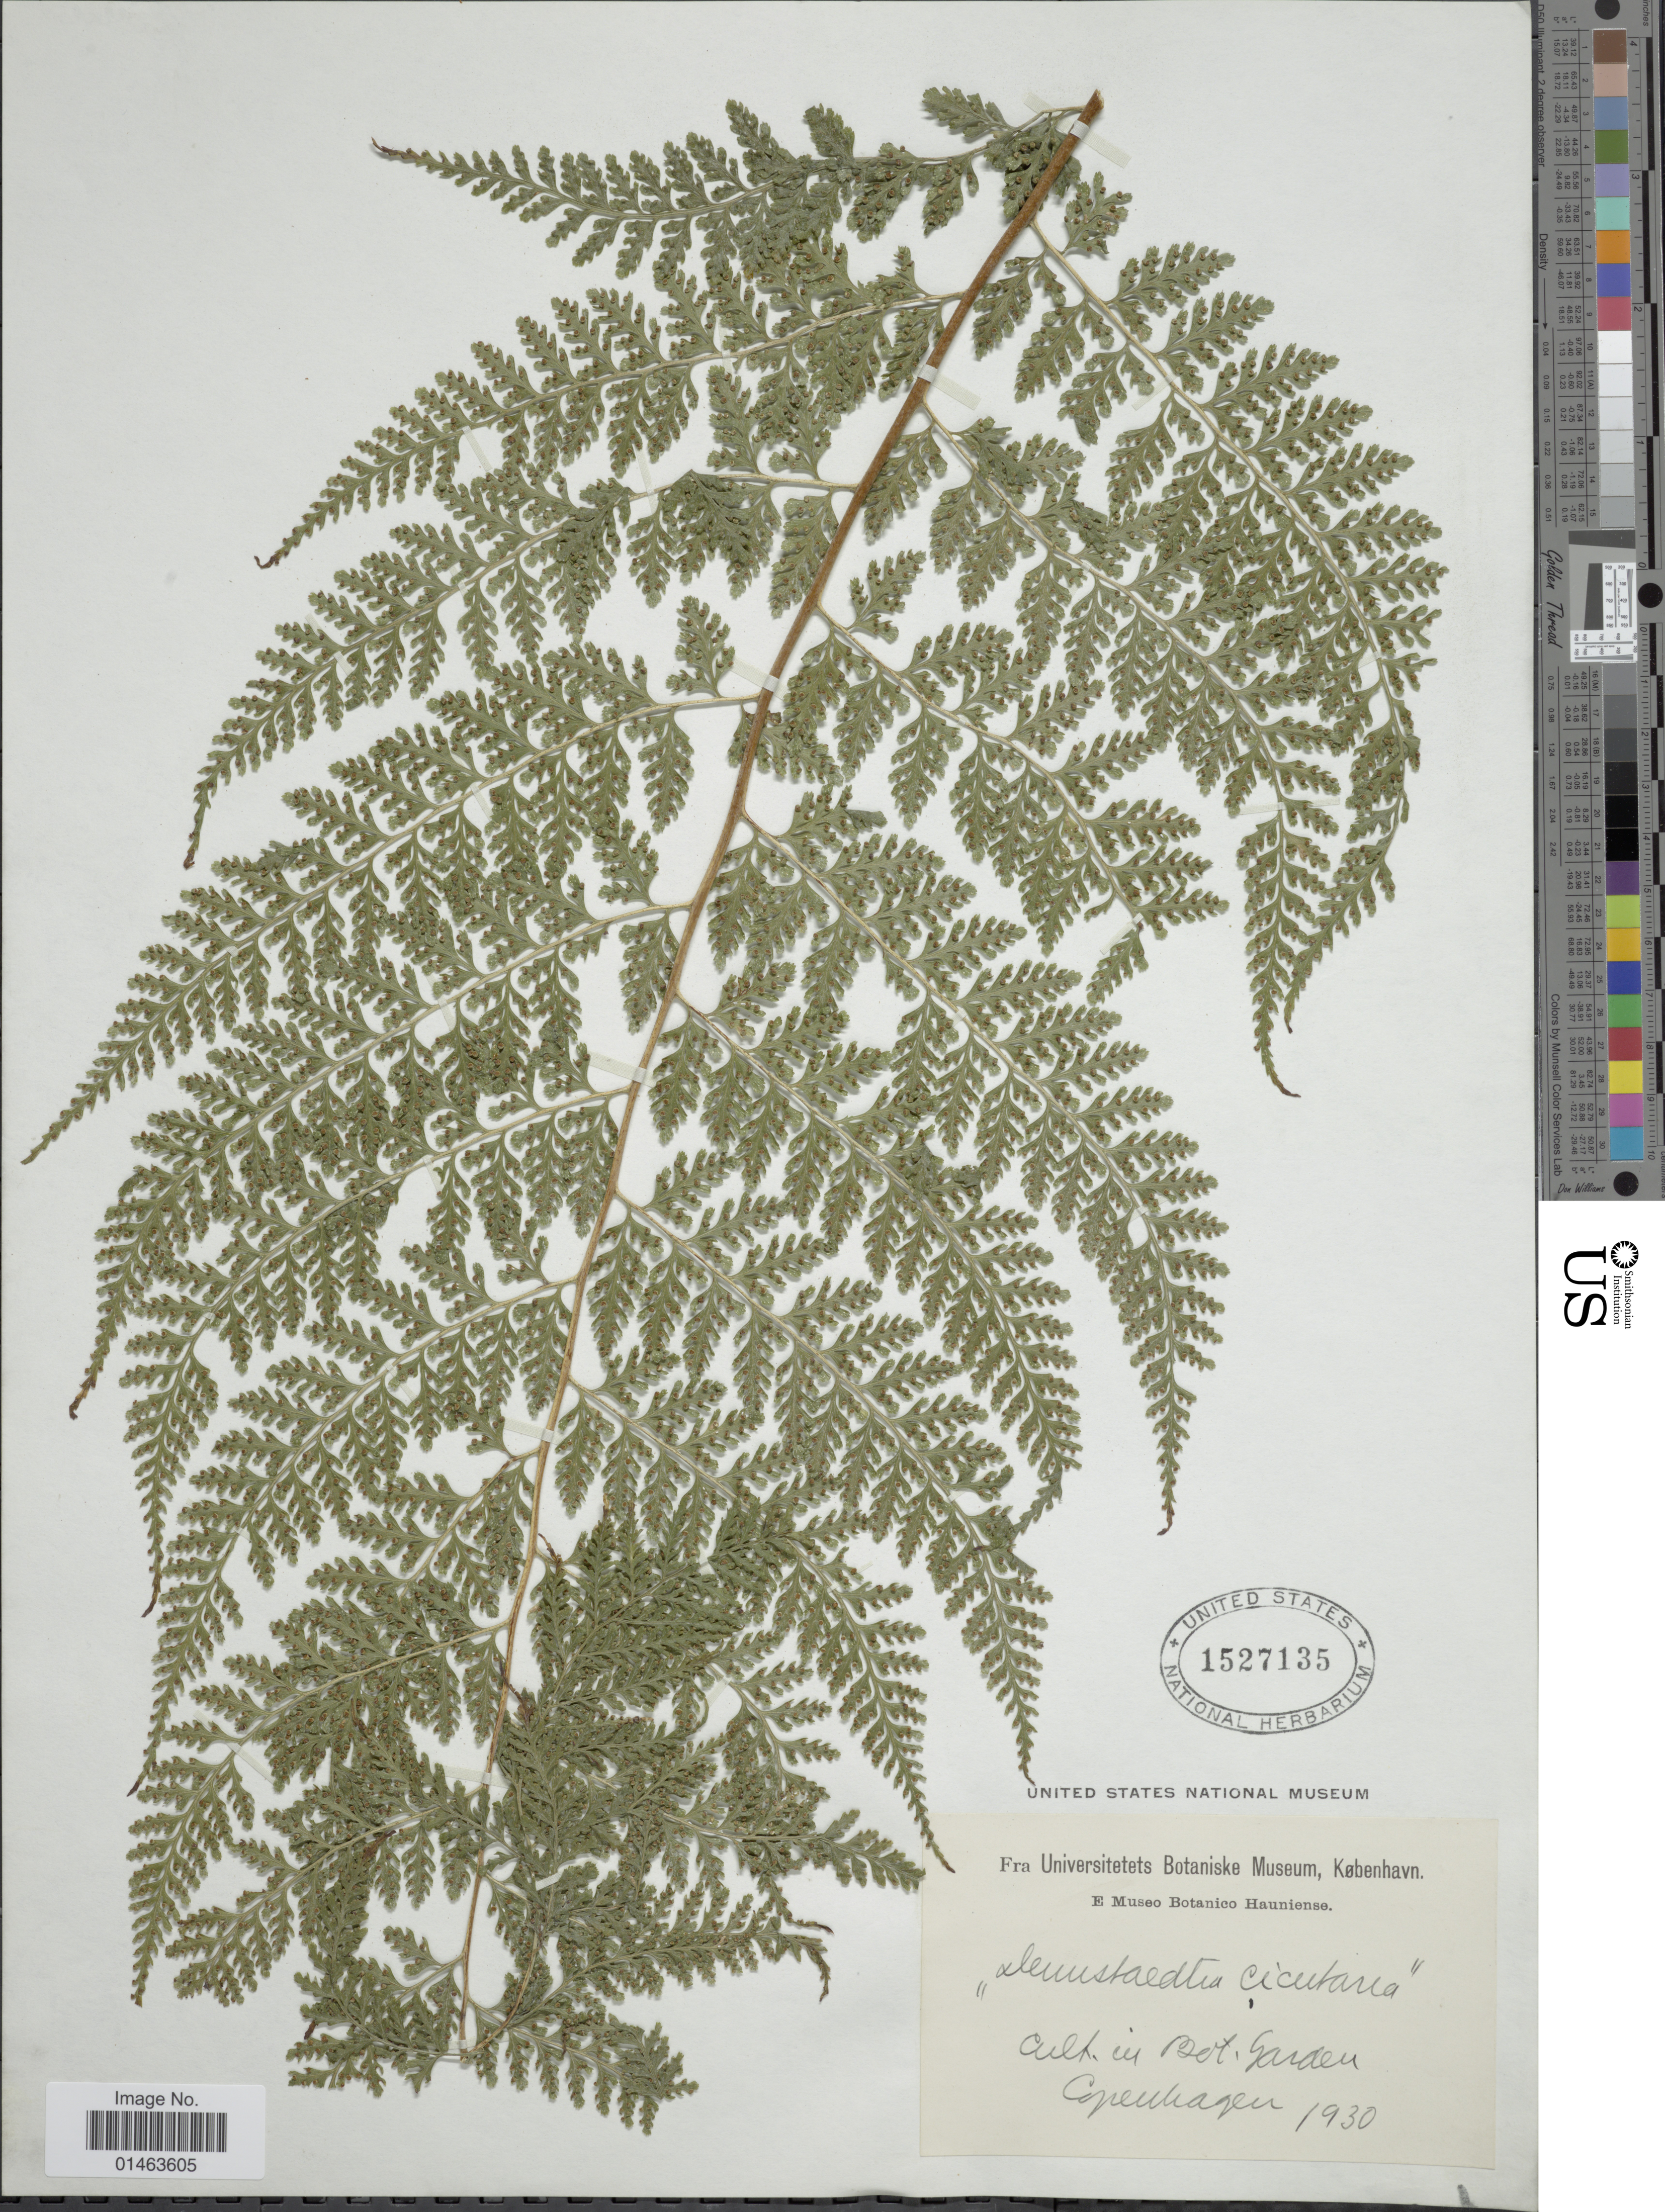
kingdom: Plantae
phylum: Tracheophyta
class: Polypodiopsida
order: Polypodiales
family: Dennstaedtiaceae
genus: Dennstaedtia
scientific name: Dennstaedtia cicutaria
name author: (Sw.) T. Moore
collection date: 1930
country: Denmark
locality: In Bot. Gardens, Copenhagen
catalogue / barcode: US 1527135